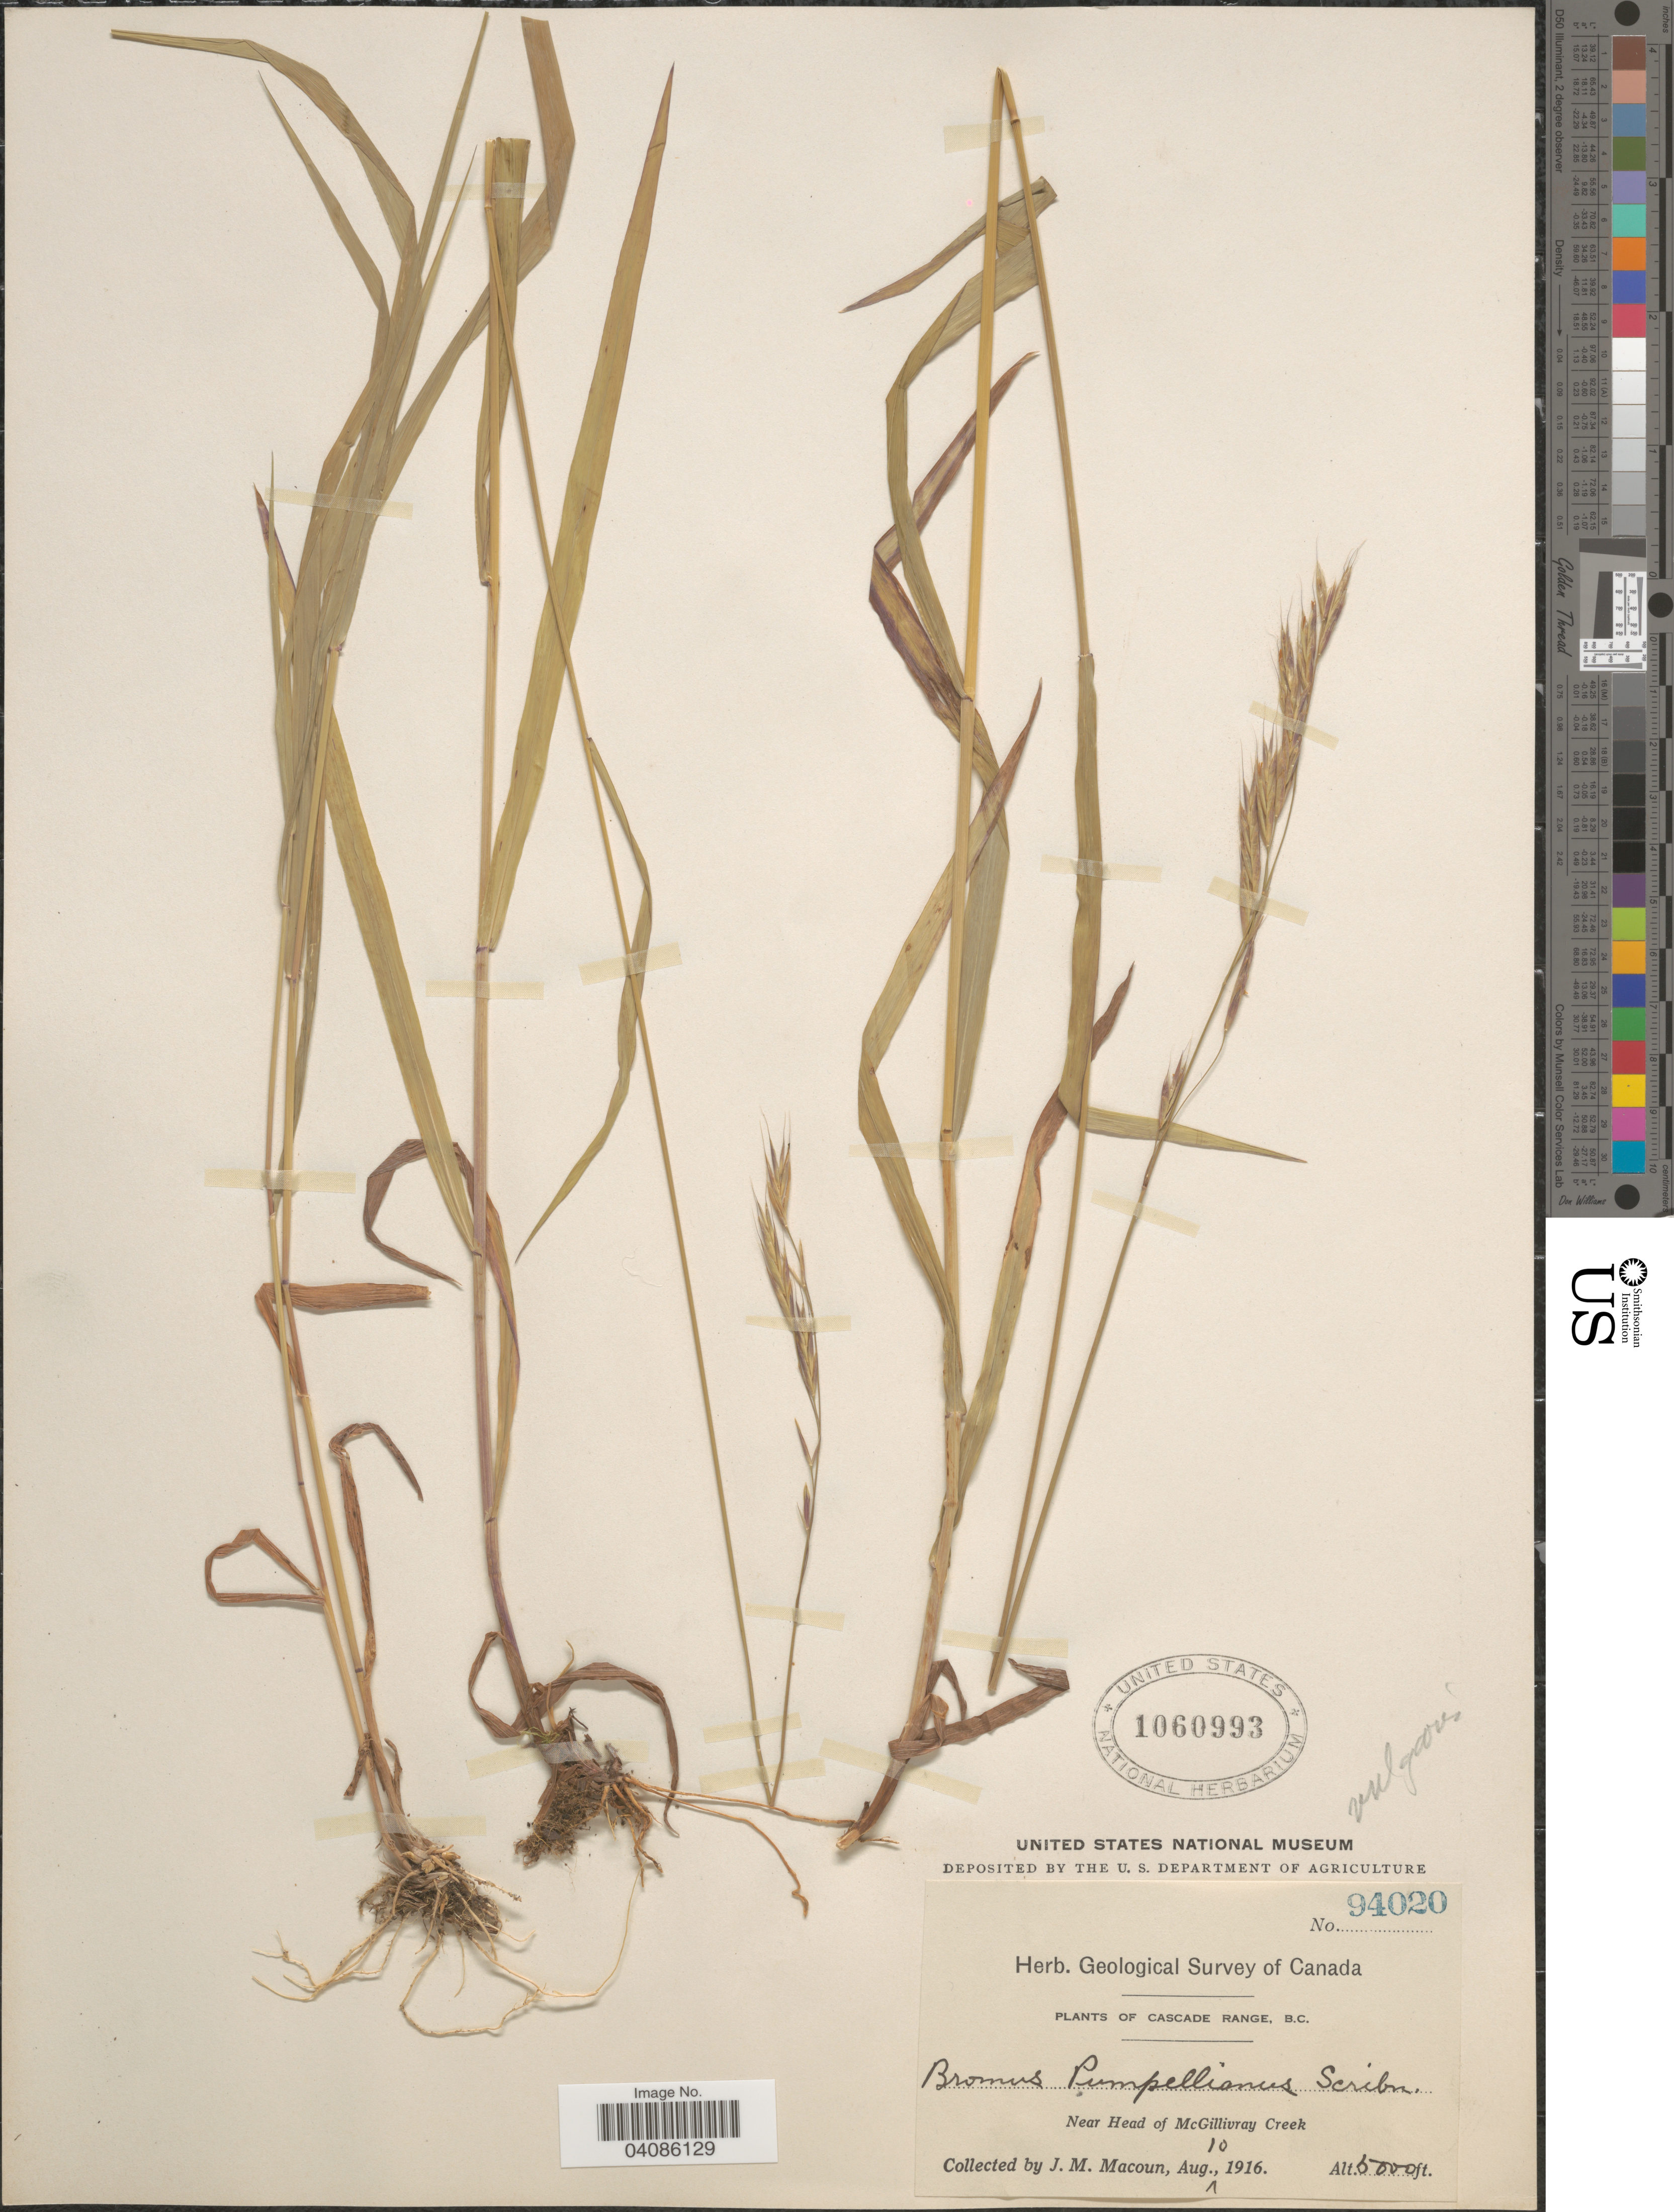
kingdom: Plantae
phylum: Tracheophyta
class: Liliopsida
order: Poales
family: Poaceae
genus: Bromus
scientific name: Bromus vulgaris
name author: (Hook.) Shear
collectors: J. M. Macoun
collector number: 94020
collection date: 1916-08-10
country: Canada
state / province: British Columbia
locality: Geological Survey of Canada. Cascade Range. Near Head of McGillivray Creek.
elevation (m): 1524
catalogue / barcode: US 1060993